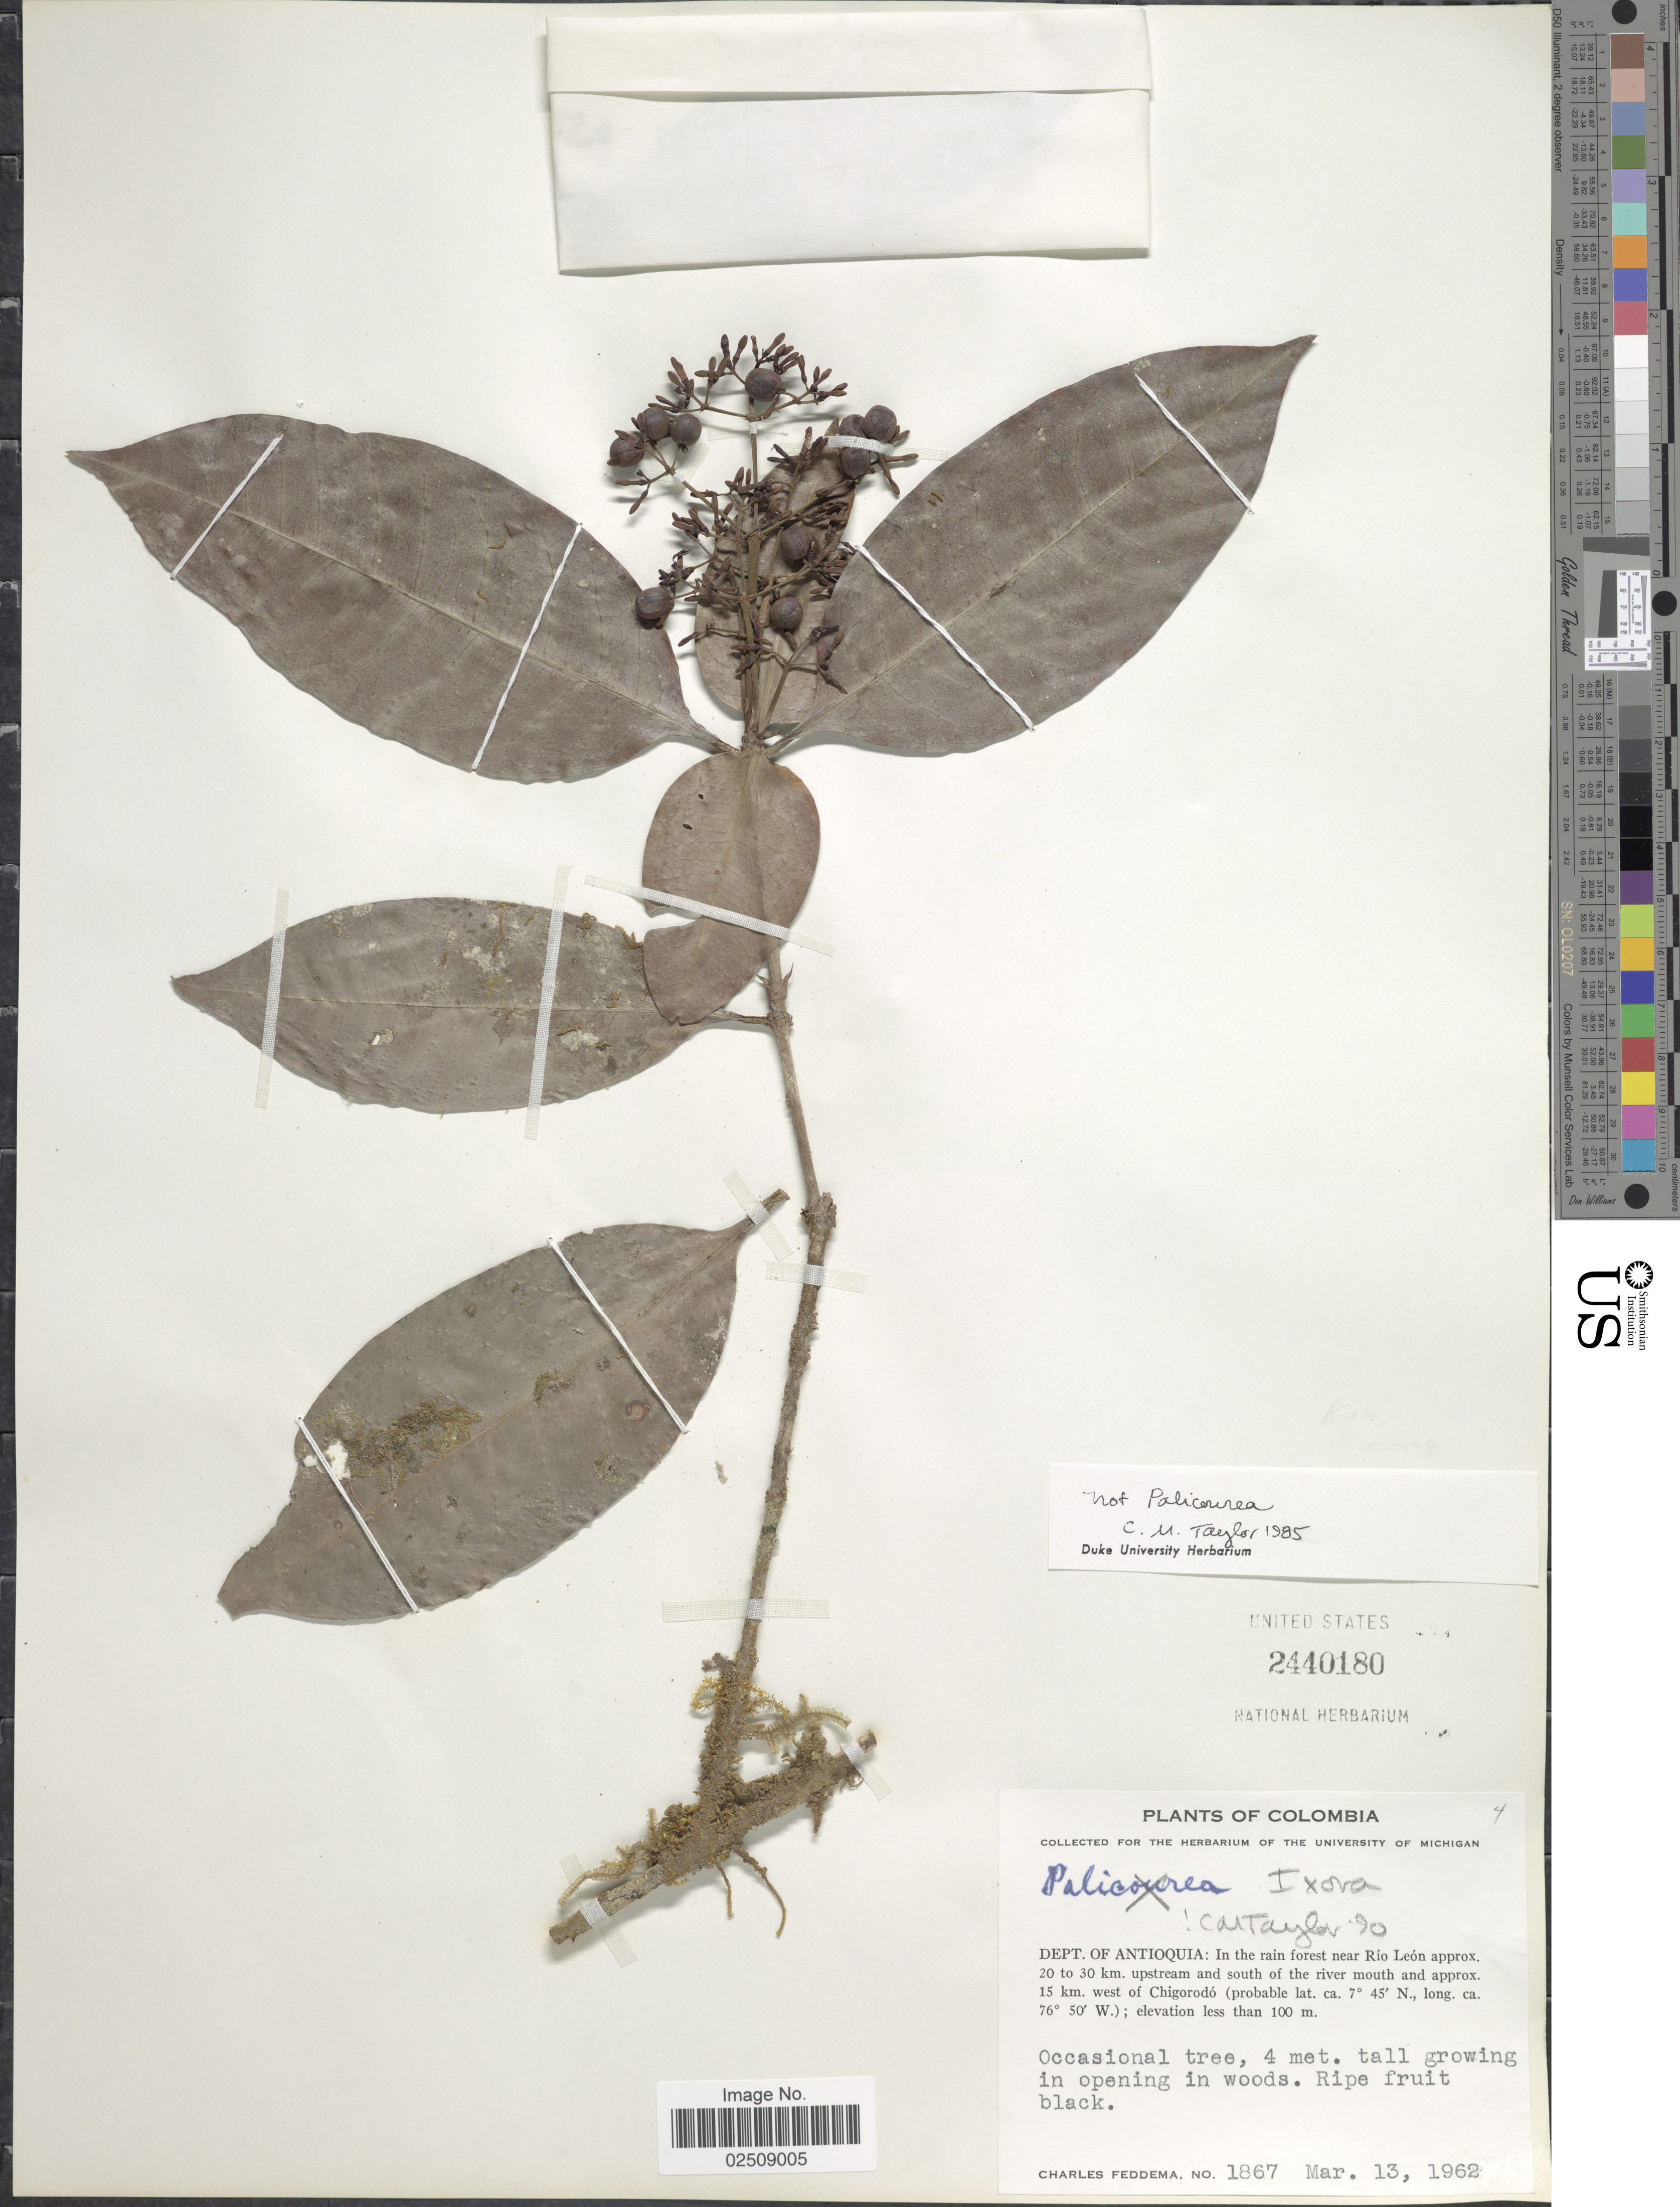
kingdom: Plantae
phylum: Tracheophyta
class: Magnoliopsida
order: Gentianales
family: Rubiaceae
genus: Ixora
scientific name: Ixora sp.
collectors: C. Feddema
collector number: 1867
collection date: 1962-03-13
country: Colombia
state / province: Antioquia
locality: Dept. of Antioquia: In the rain forest near Rio Leon approx. 20 to 30 km. upstream and south of the river mouth and approx. 15 km. west of Chigorodo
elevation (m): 100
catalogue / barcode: US 2440180